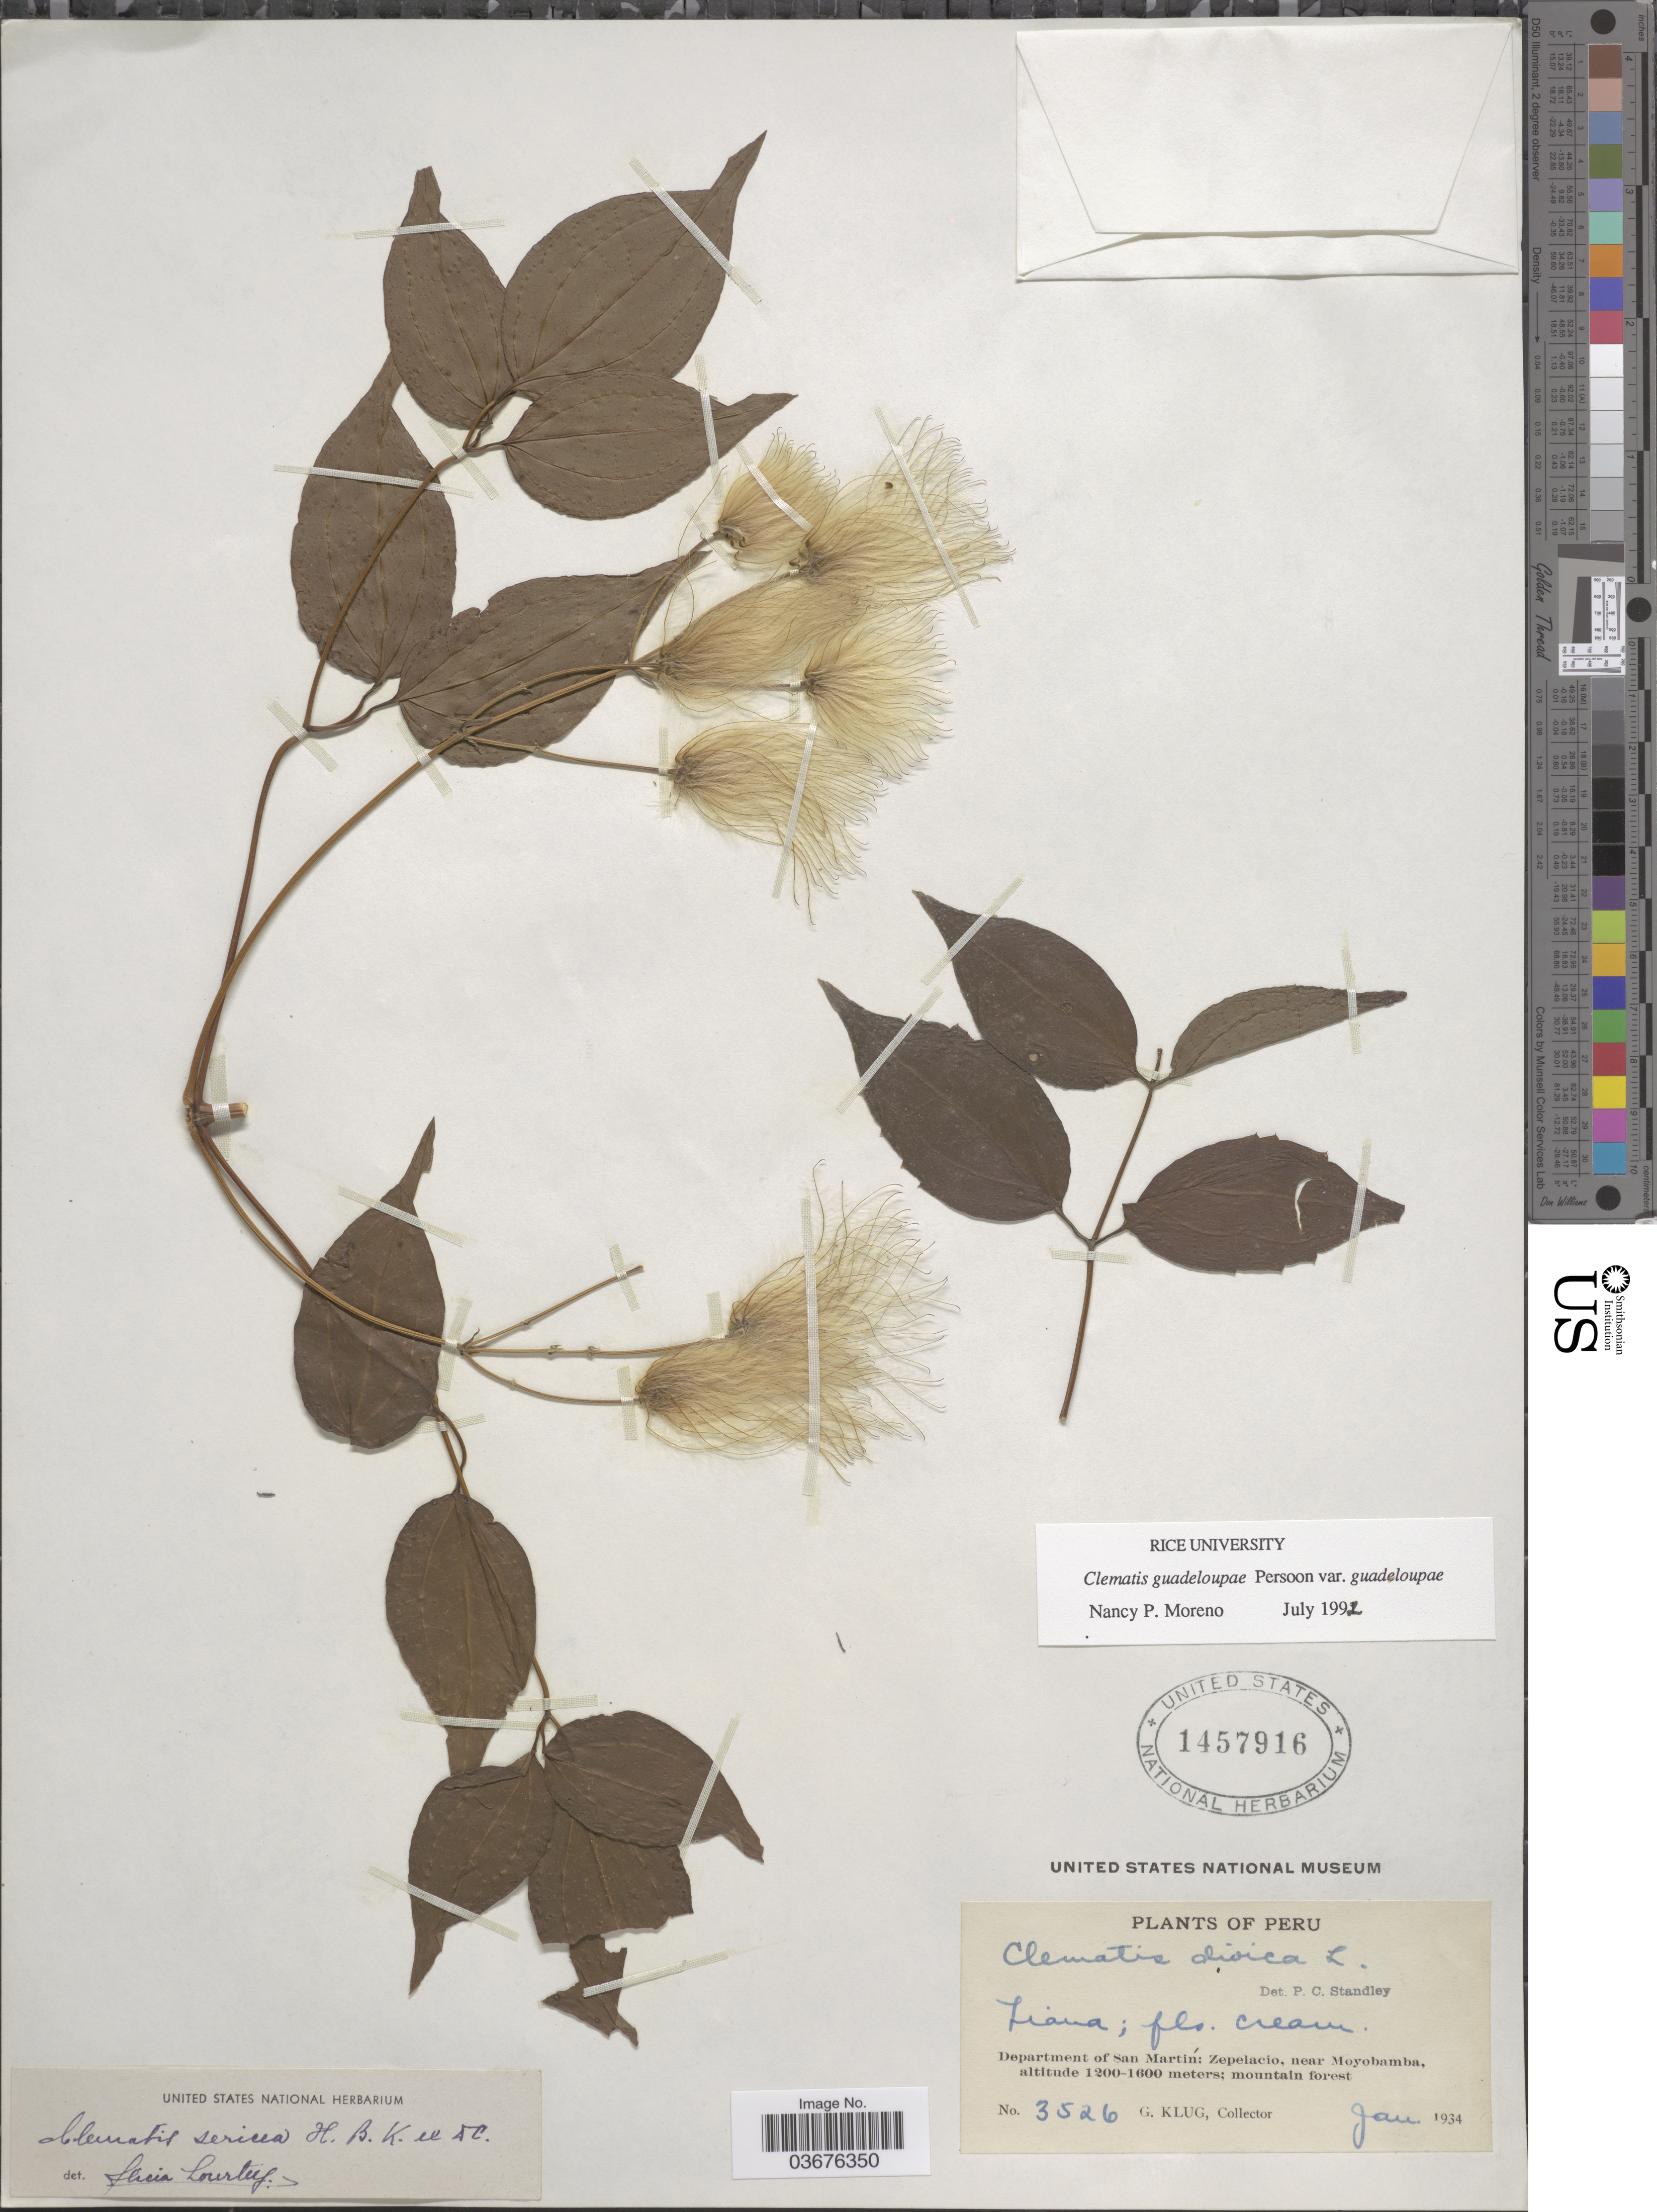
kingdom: Plantae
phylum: Tracheophyta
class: Magnoliopsida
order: Ranunculales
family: Ranunculaceae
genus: Clematis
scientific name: Clematis guadeloupae var. guadeloupae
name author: Pers.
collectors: G. Klug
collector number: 3526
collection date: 1934-01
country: Peru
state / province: San Martín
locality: Department of San Martín: Zepelacio, near Moyobamba.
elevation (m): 1200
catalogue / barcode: US 1457916